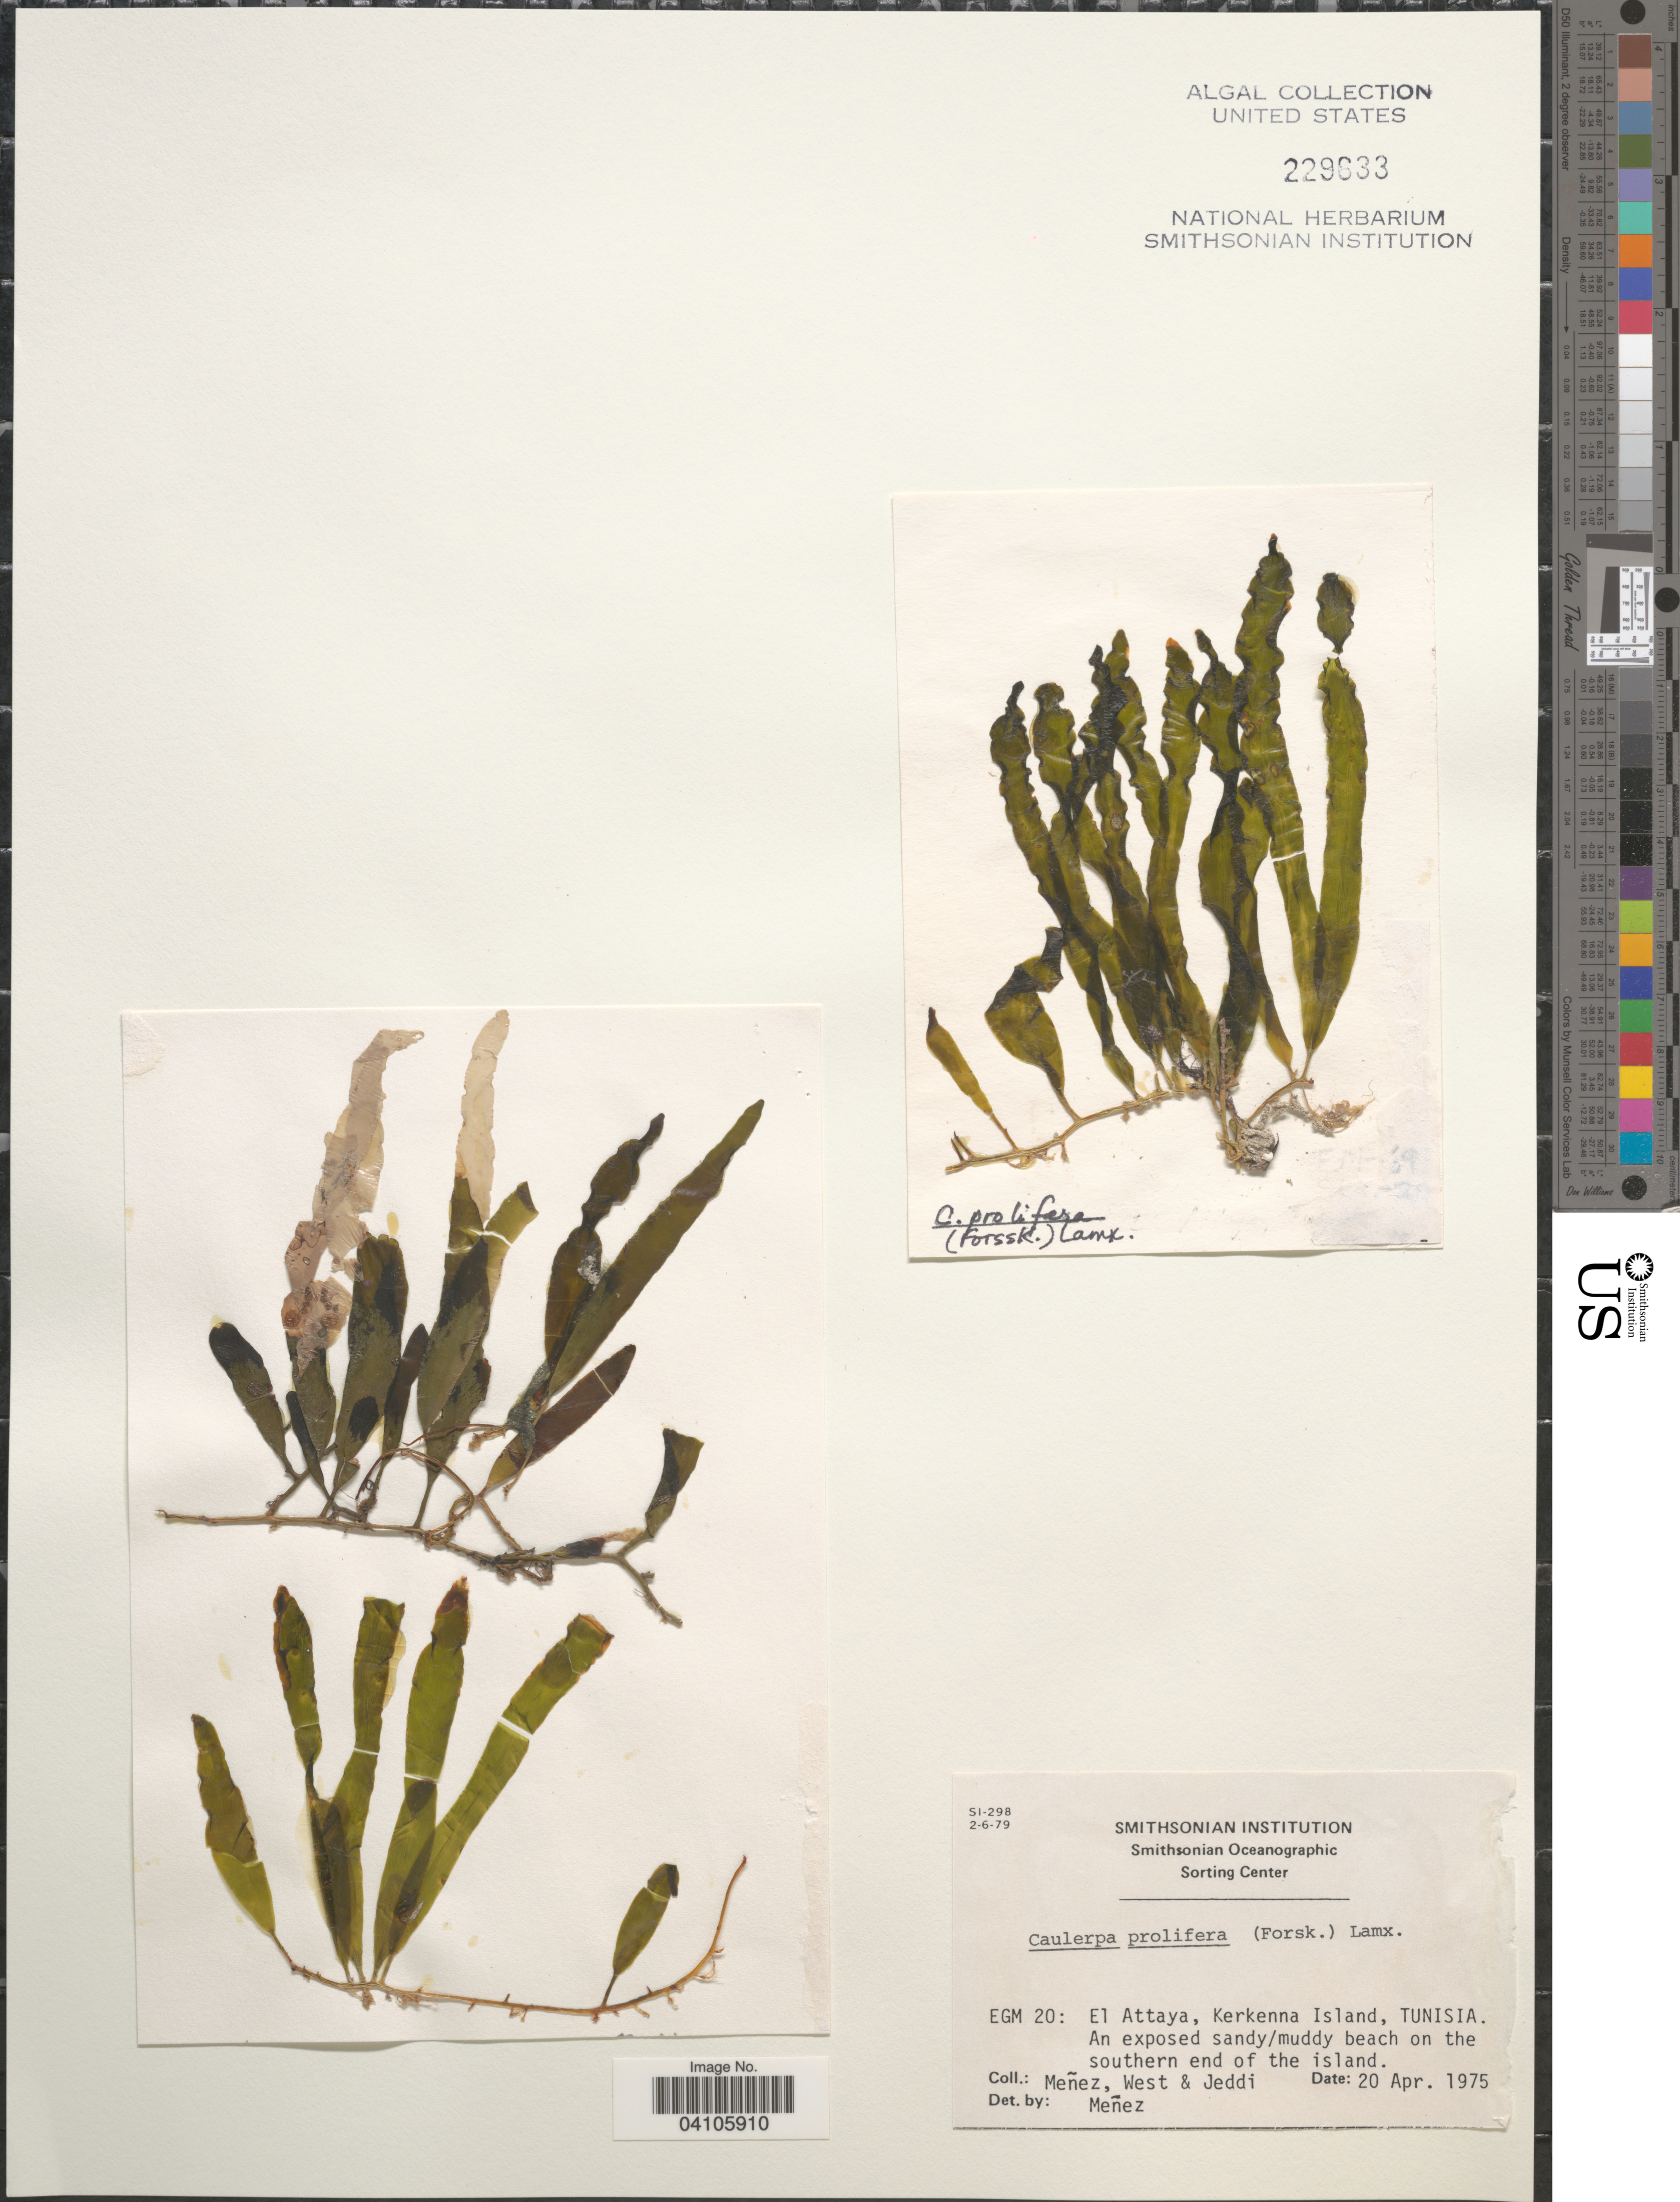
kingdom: Plantae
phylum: Chlorophyta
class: Ulvophyceae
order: Bryopsidales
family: Caulerpaceae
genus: Caulerpa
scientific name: Caulerpa prolifera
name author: (Forssk.) J.V.Lamouroux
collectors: Menez, -. West & -. Jeddi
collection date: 1975-04-20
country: Tunisia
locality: EGM 20: El Attaya, Kerkenna Island. An exposed sandy/muddy beach on the southern end of the island.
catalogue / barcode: US 229633